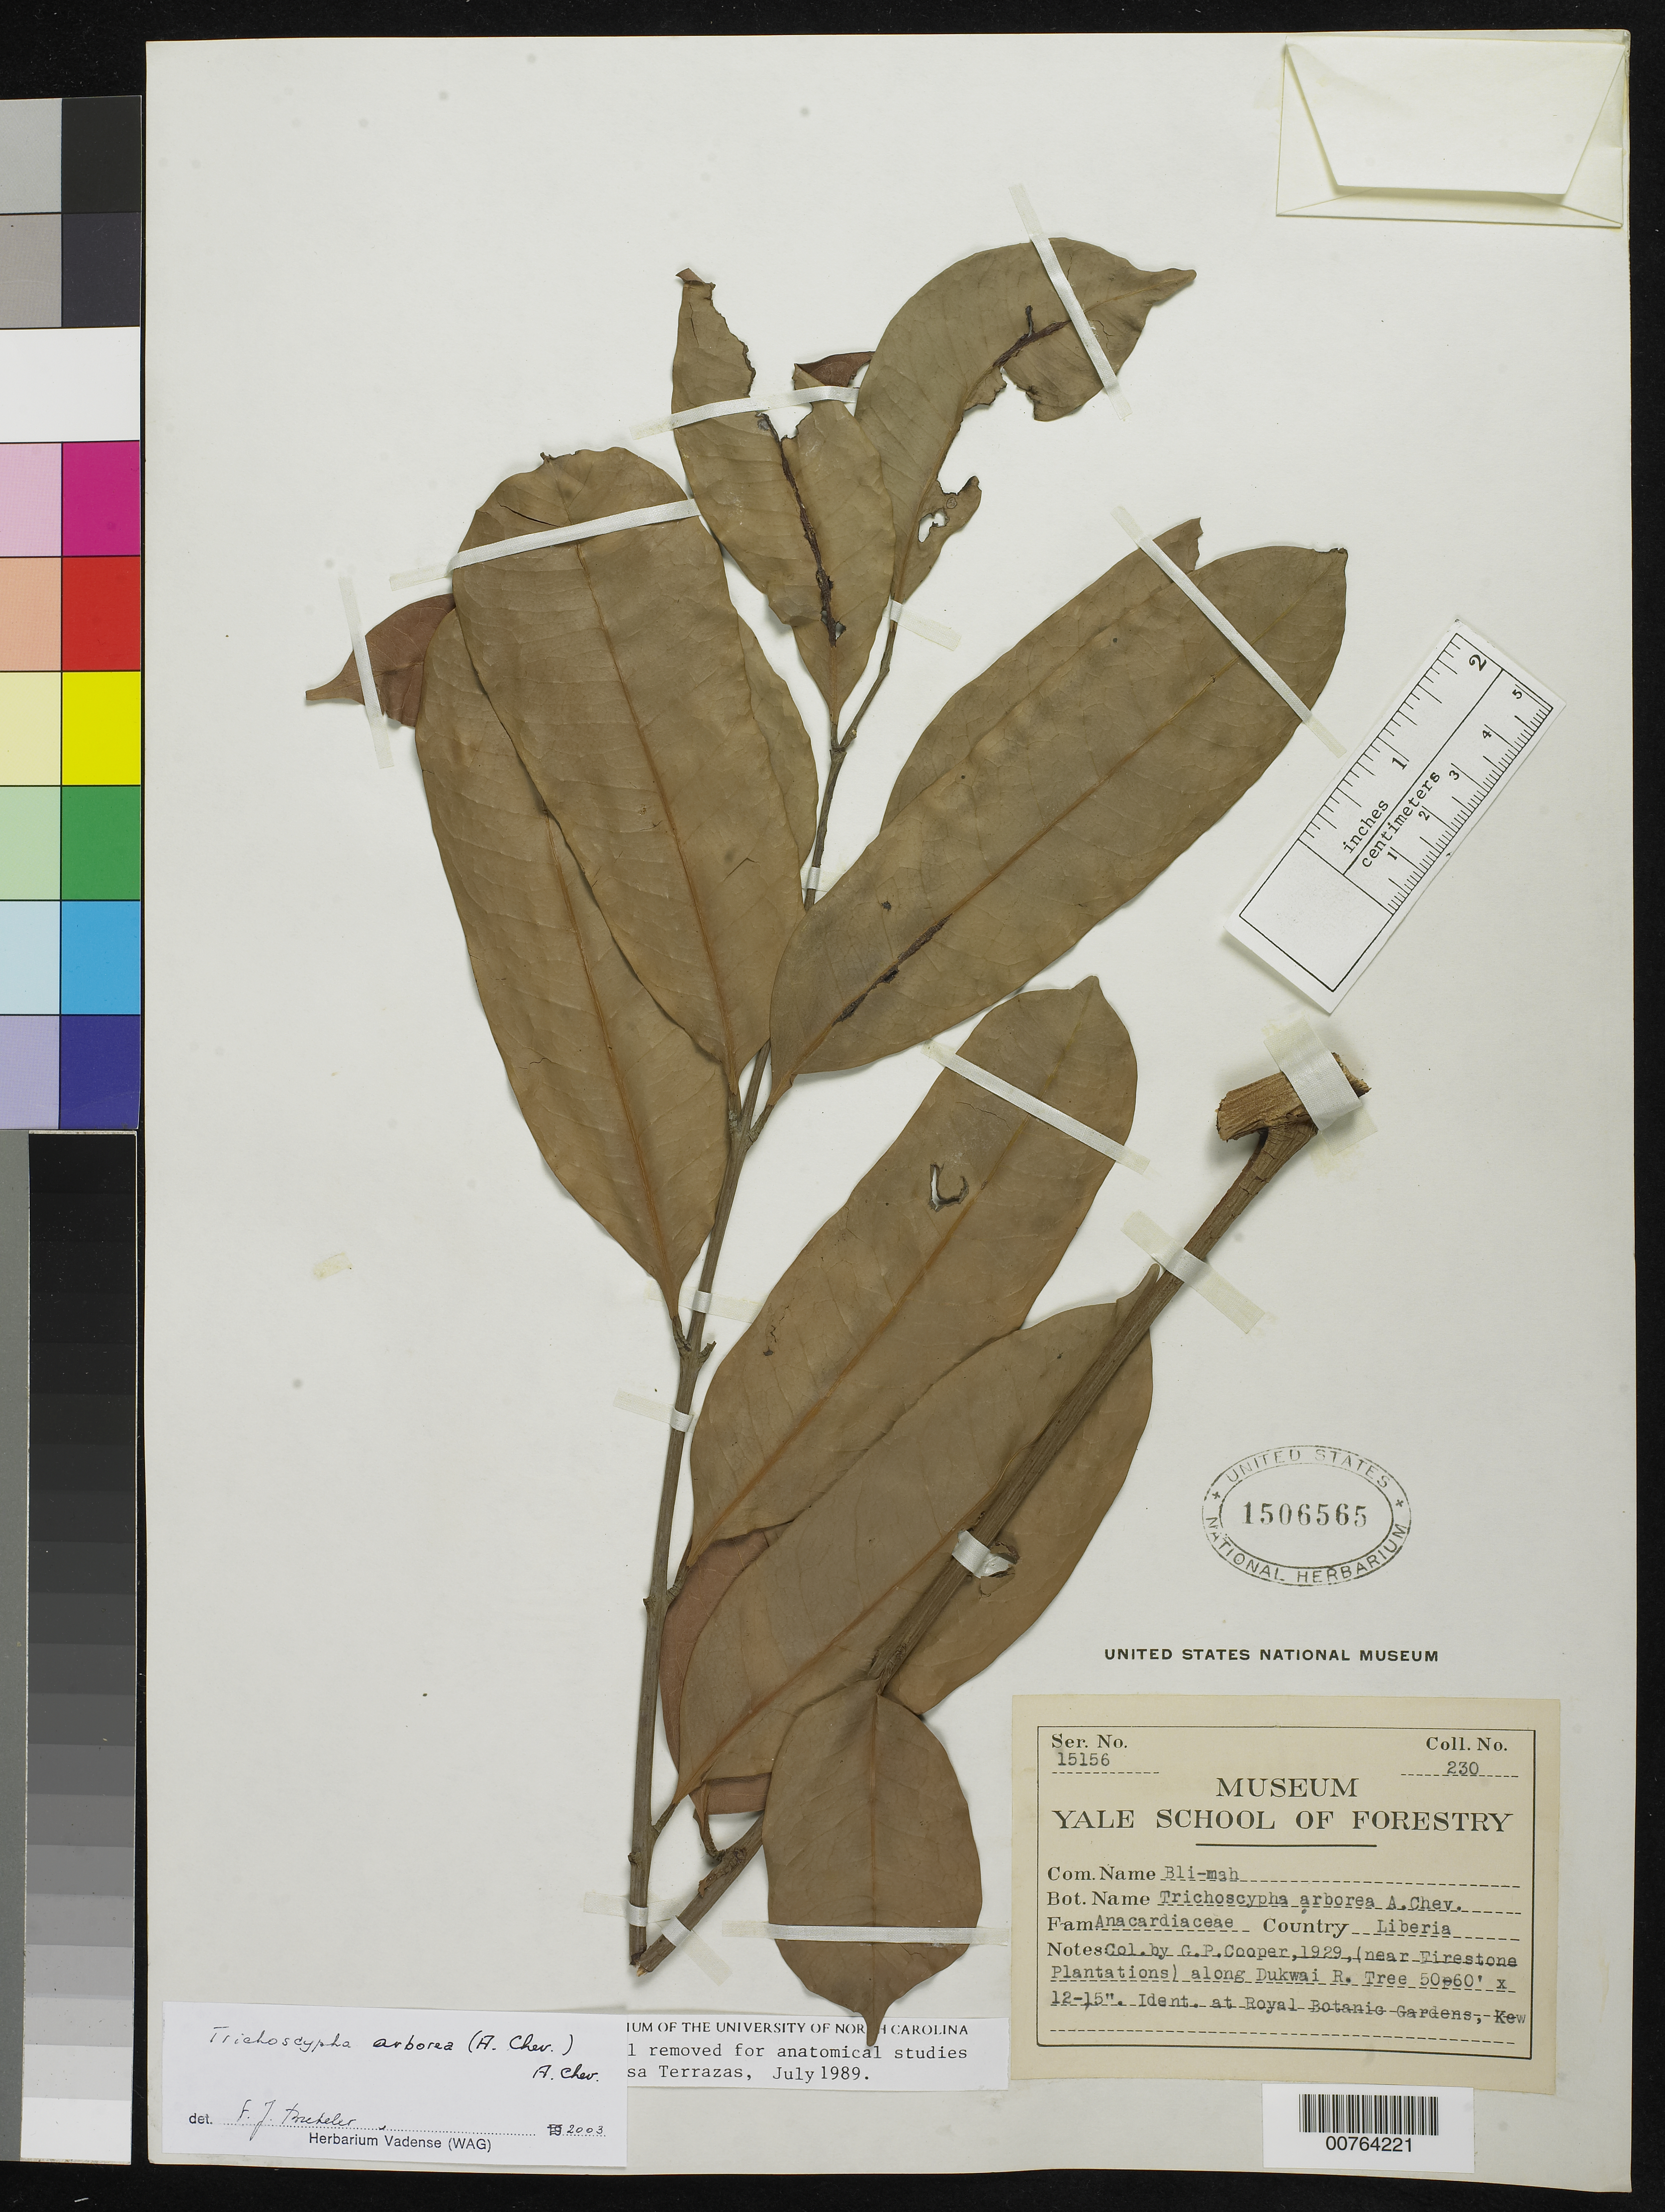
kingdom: Plantae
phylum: Tracheophyta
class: Magnoliopsida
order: Sapindales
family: Anacardiaceae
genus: Trichoscypha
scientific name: Trichoscypha arborea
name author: (A. Chev.) A. Chev.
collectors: G. Cooper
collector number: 230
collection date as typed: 1929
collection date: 1929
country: Liberia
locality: (near Firestone Plantations) along Dukwai River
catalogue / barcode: US 1506565